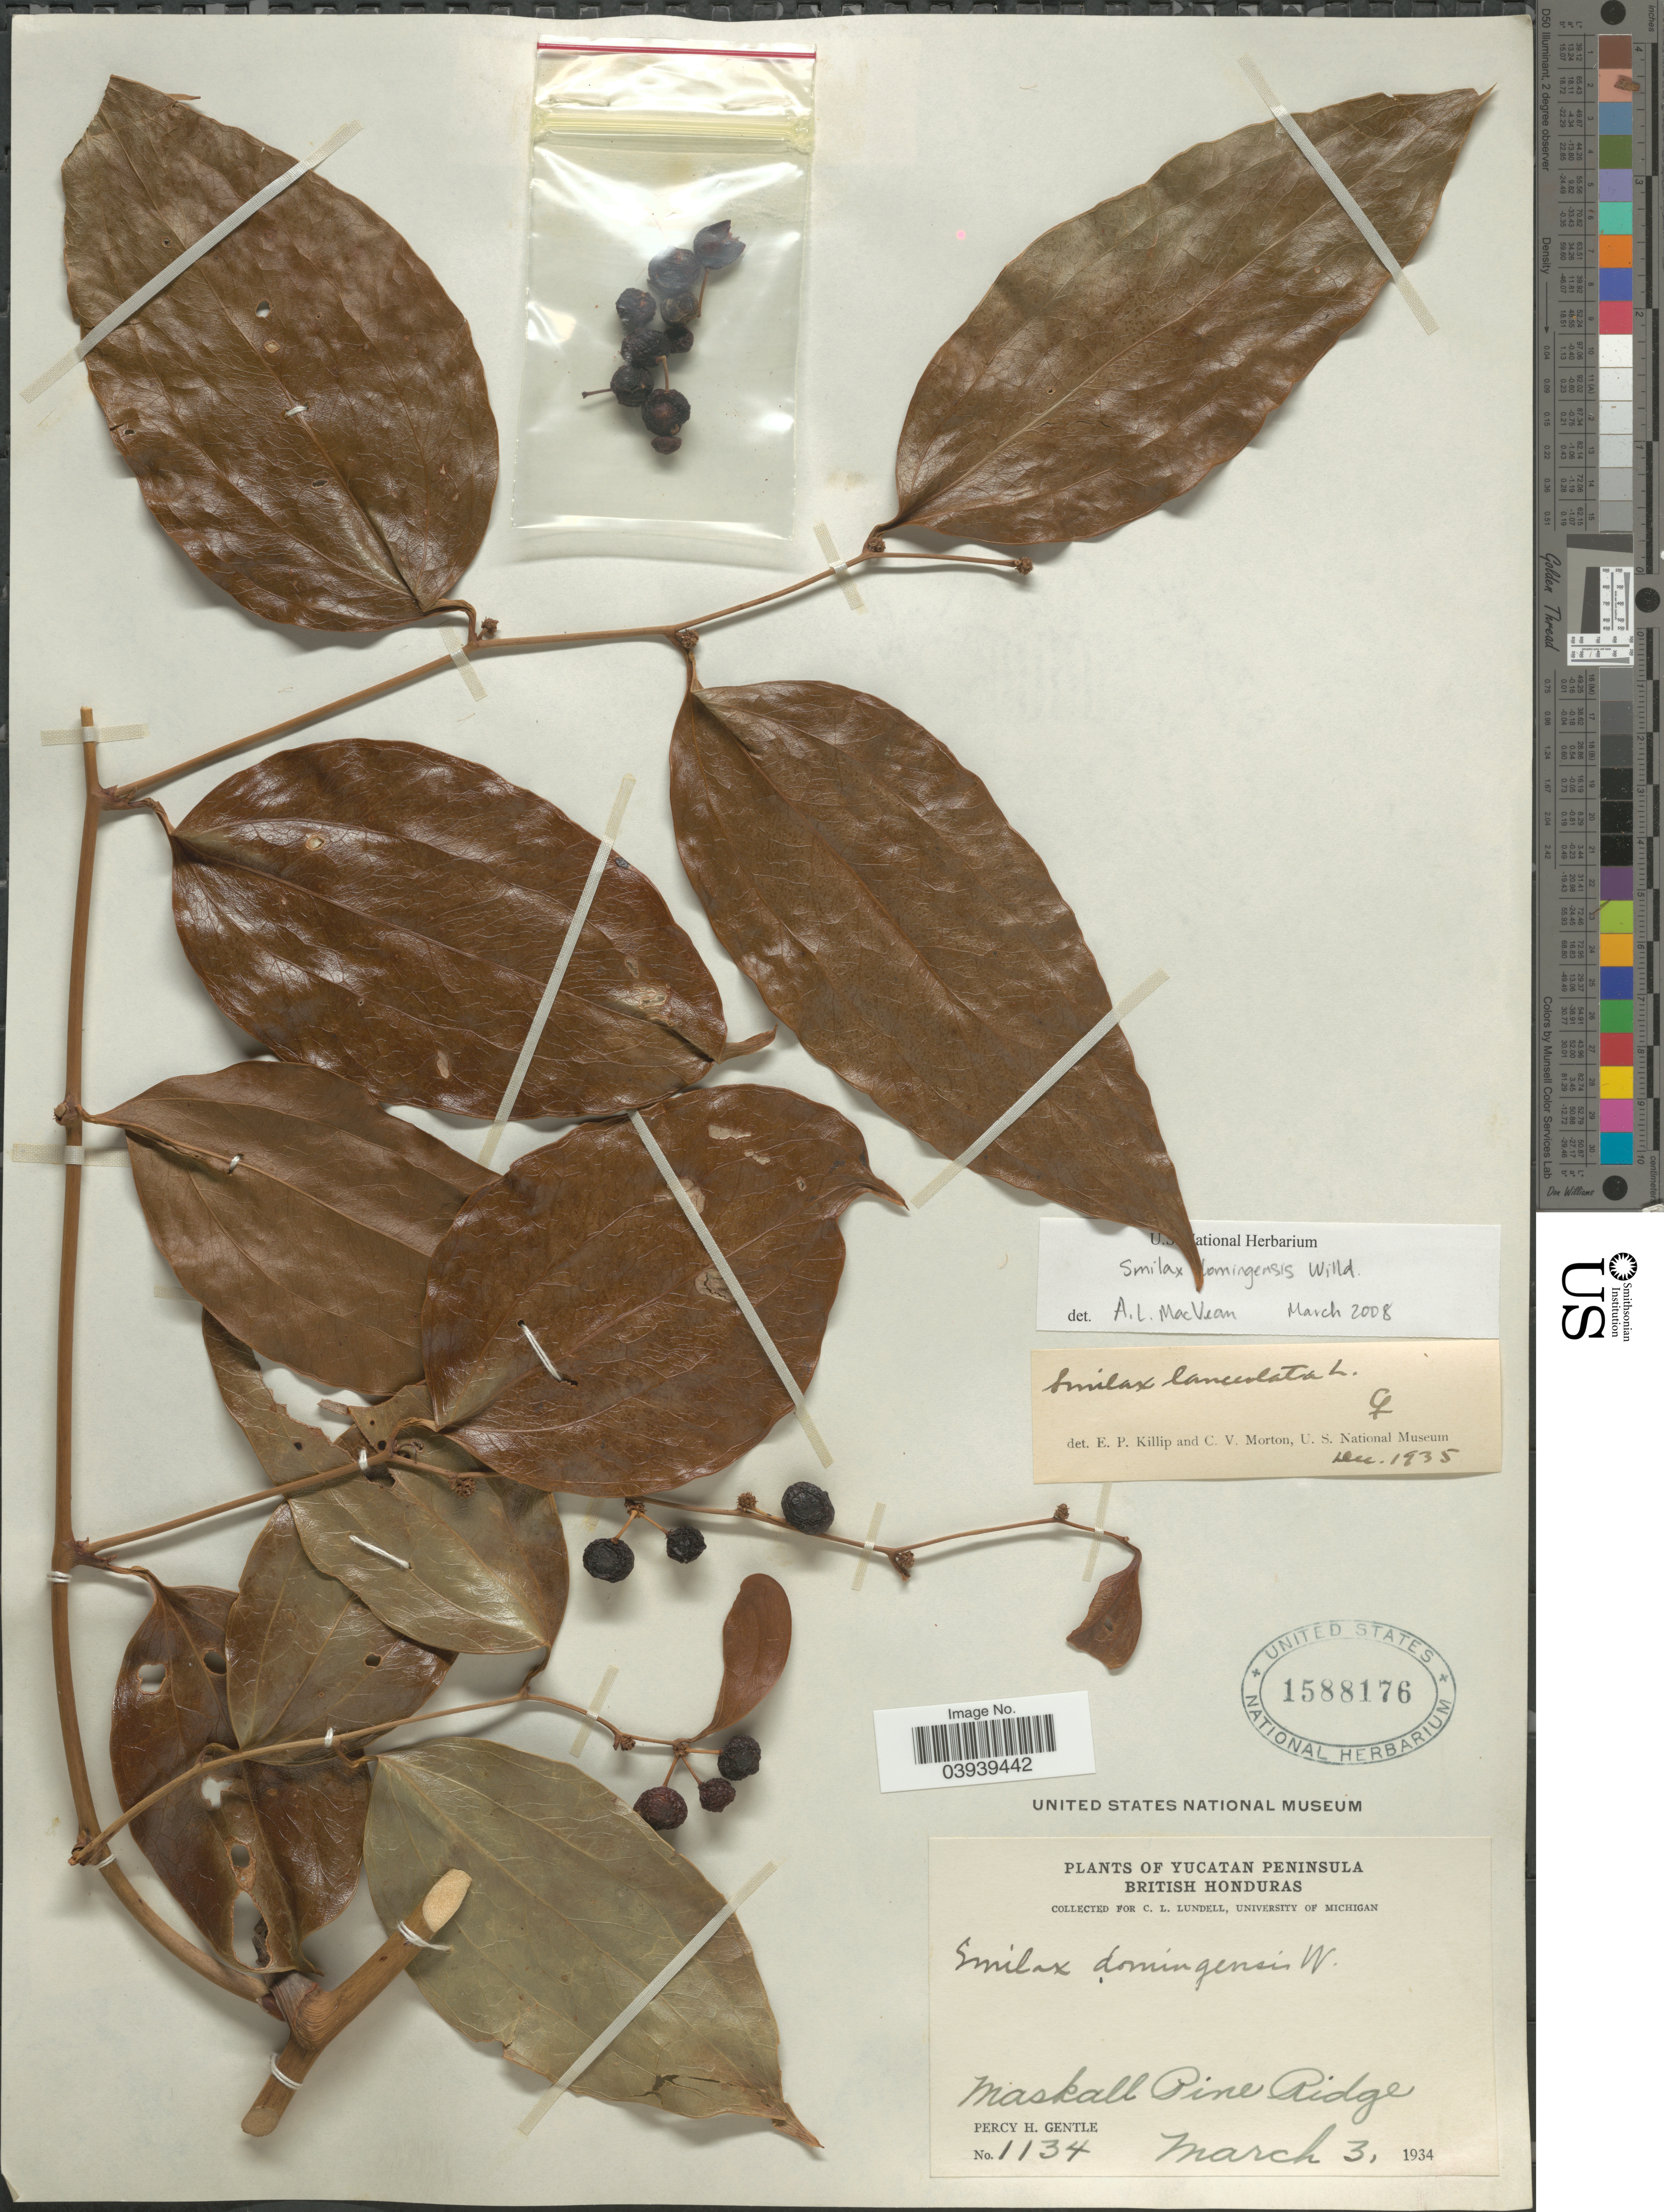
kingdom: Plantae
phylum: Tracheophyta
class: Liliopsida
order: Liliales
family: Smilacaceae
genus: Smilax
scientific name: Smilax domingensis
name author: Willd.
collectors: P. H. Gentle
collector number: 1134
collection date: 1934-03-03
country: Belize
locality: Yucatan Peninsula. British Honduras. Maskall Pine Ridge.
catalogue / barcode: US 1588176